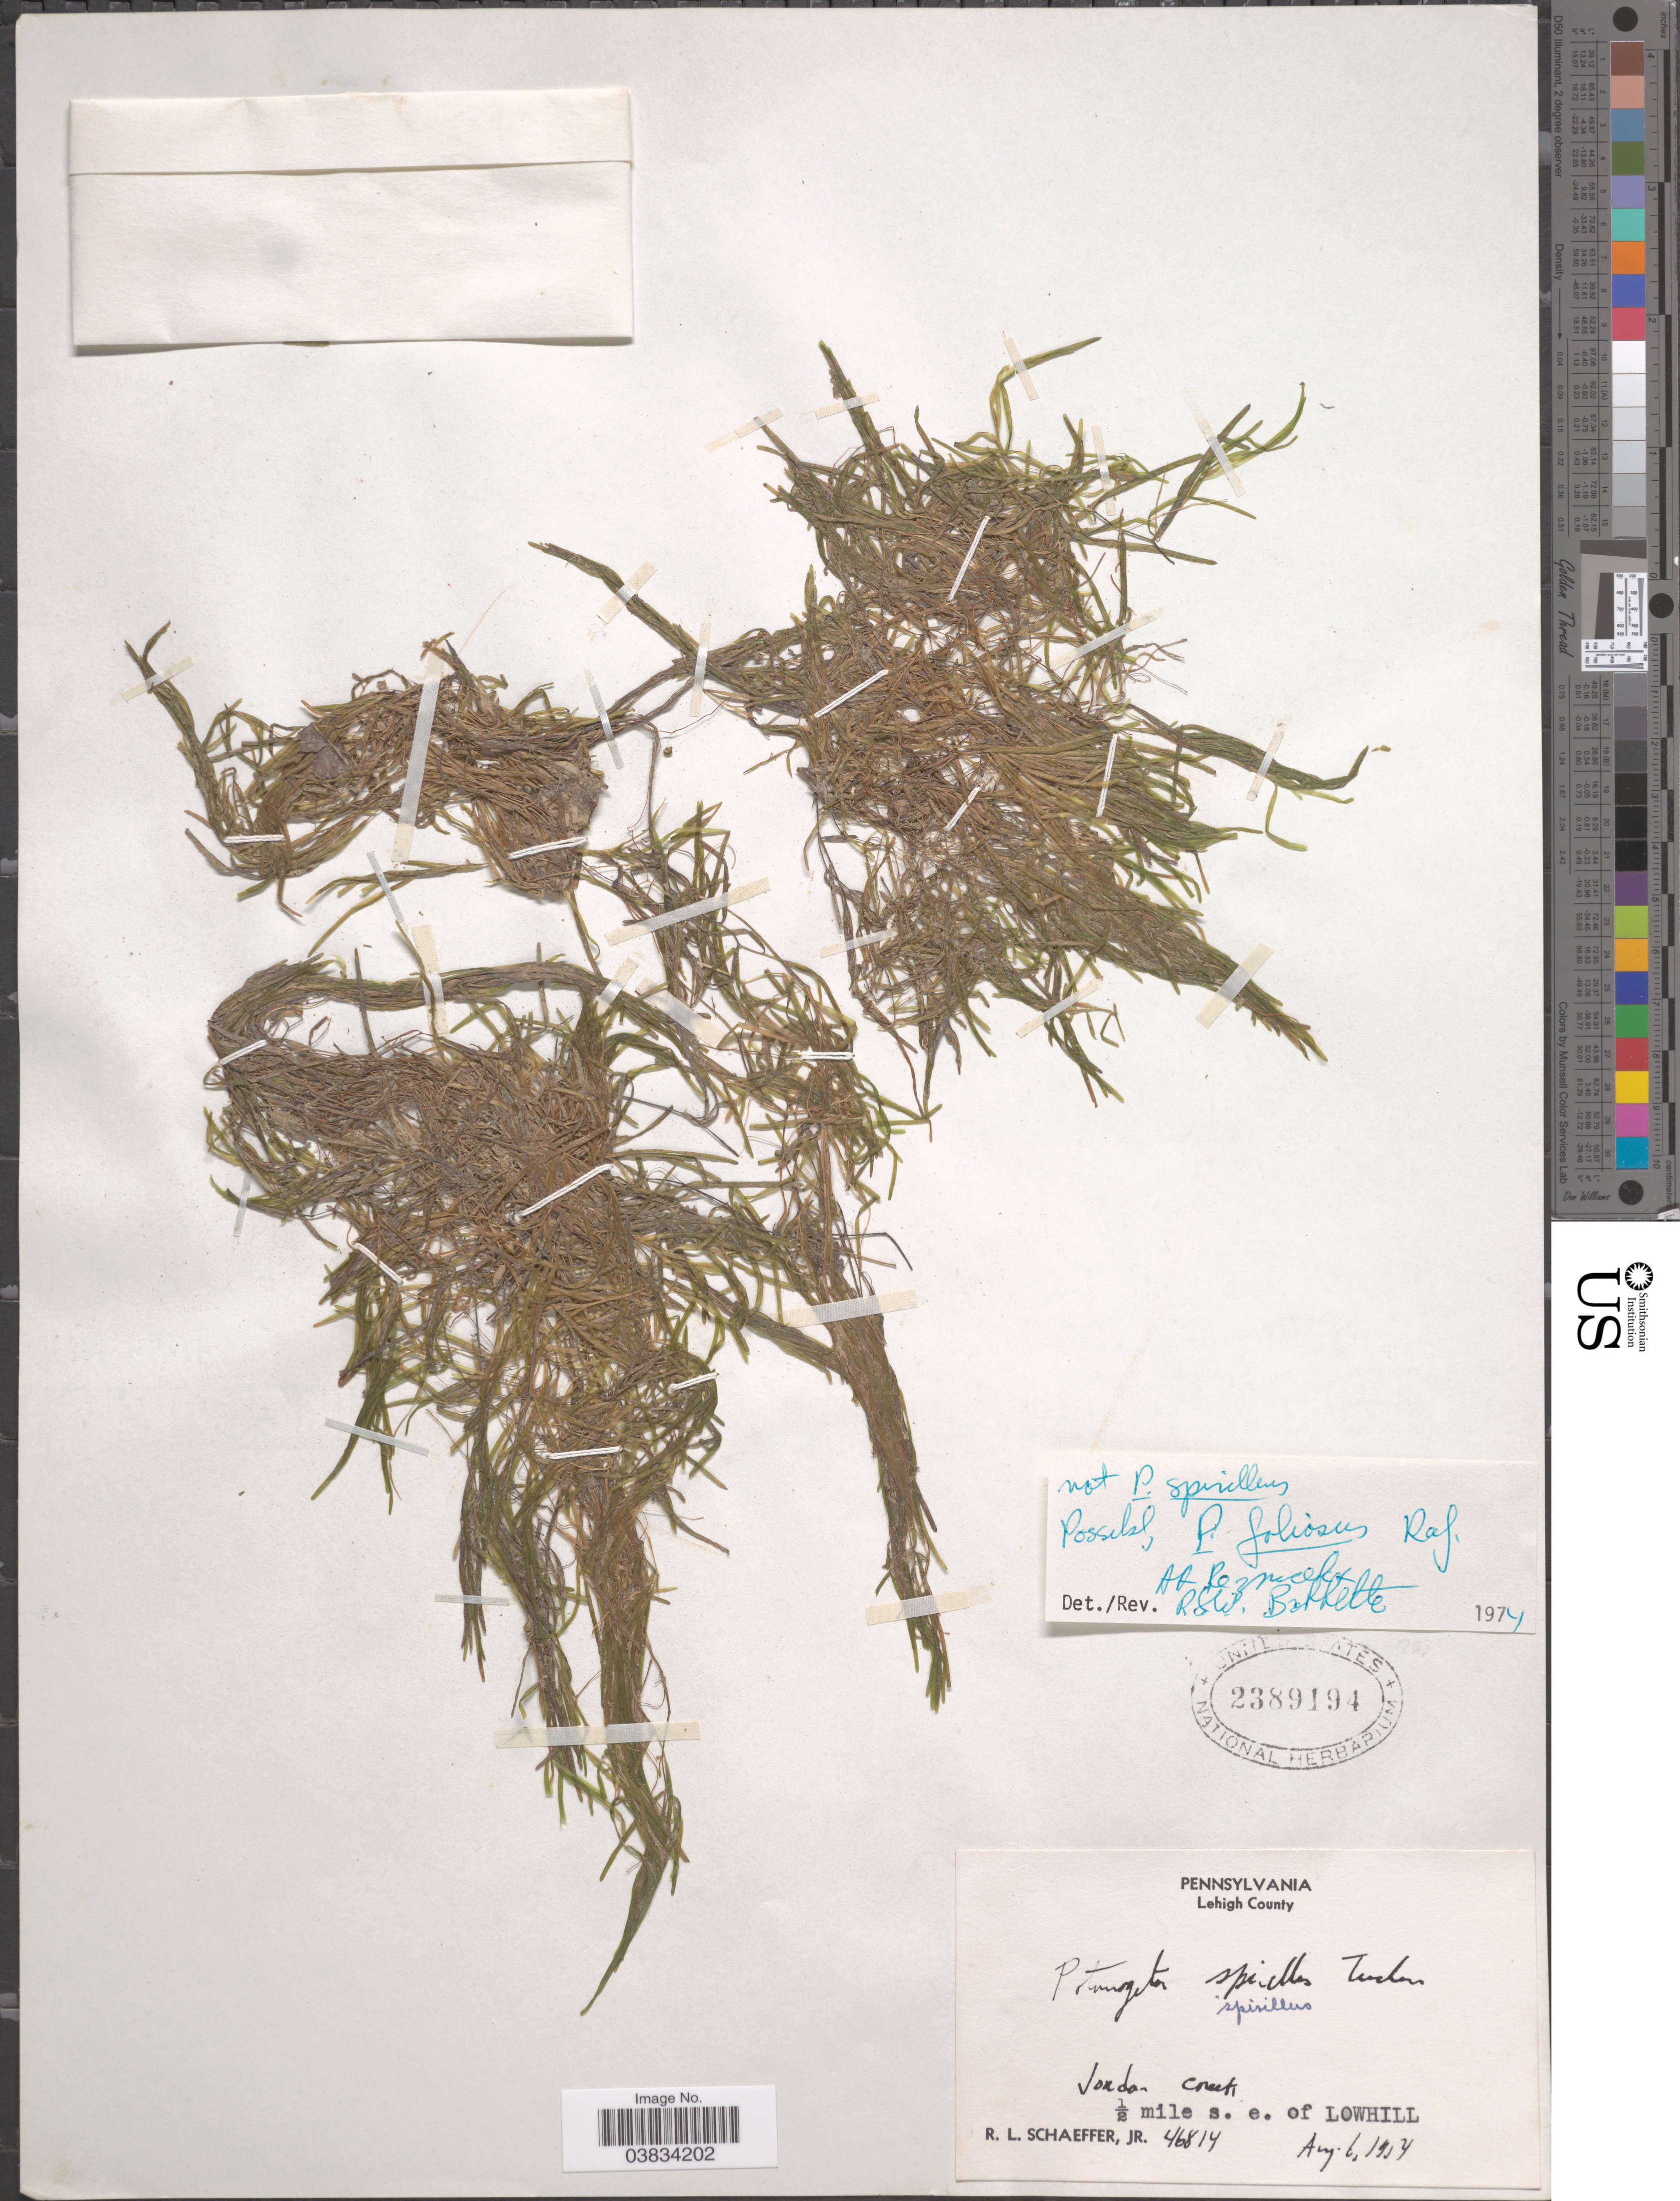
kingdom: Plantae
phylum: Tracheophyta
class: Liliopsida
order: Alismatales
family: Potamogetonaceae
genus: Potamogeton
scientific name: Potamogeton foliosus var. foliosus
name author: Raf.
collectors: R. L. Schaeffer Jr.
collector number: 46814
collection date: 1954-08-06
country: United States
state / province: Pennsylvania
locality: Lehigh County. Jordan Creek, ½ mile s.e. of Lowhill.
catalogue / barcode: US 2389194